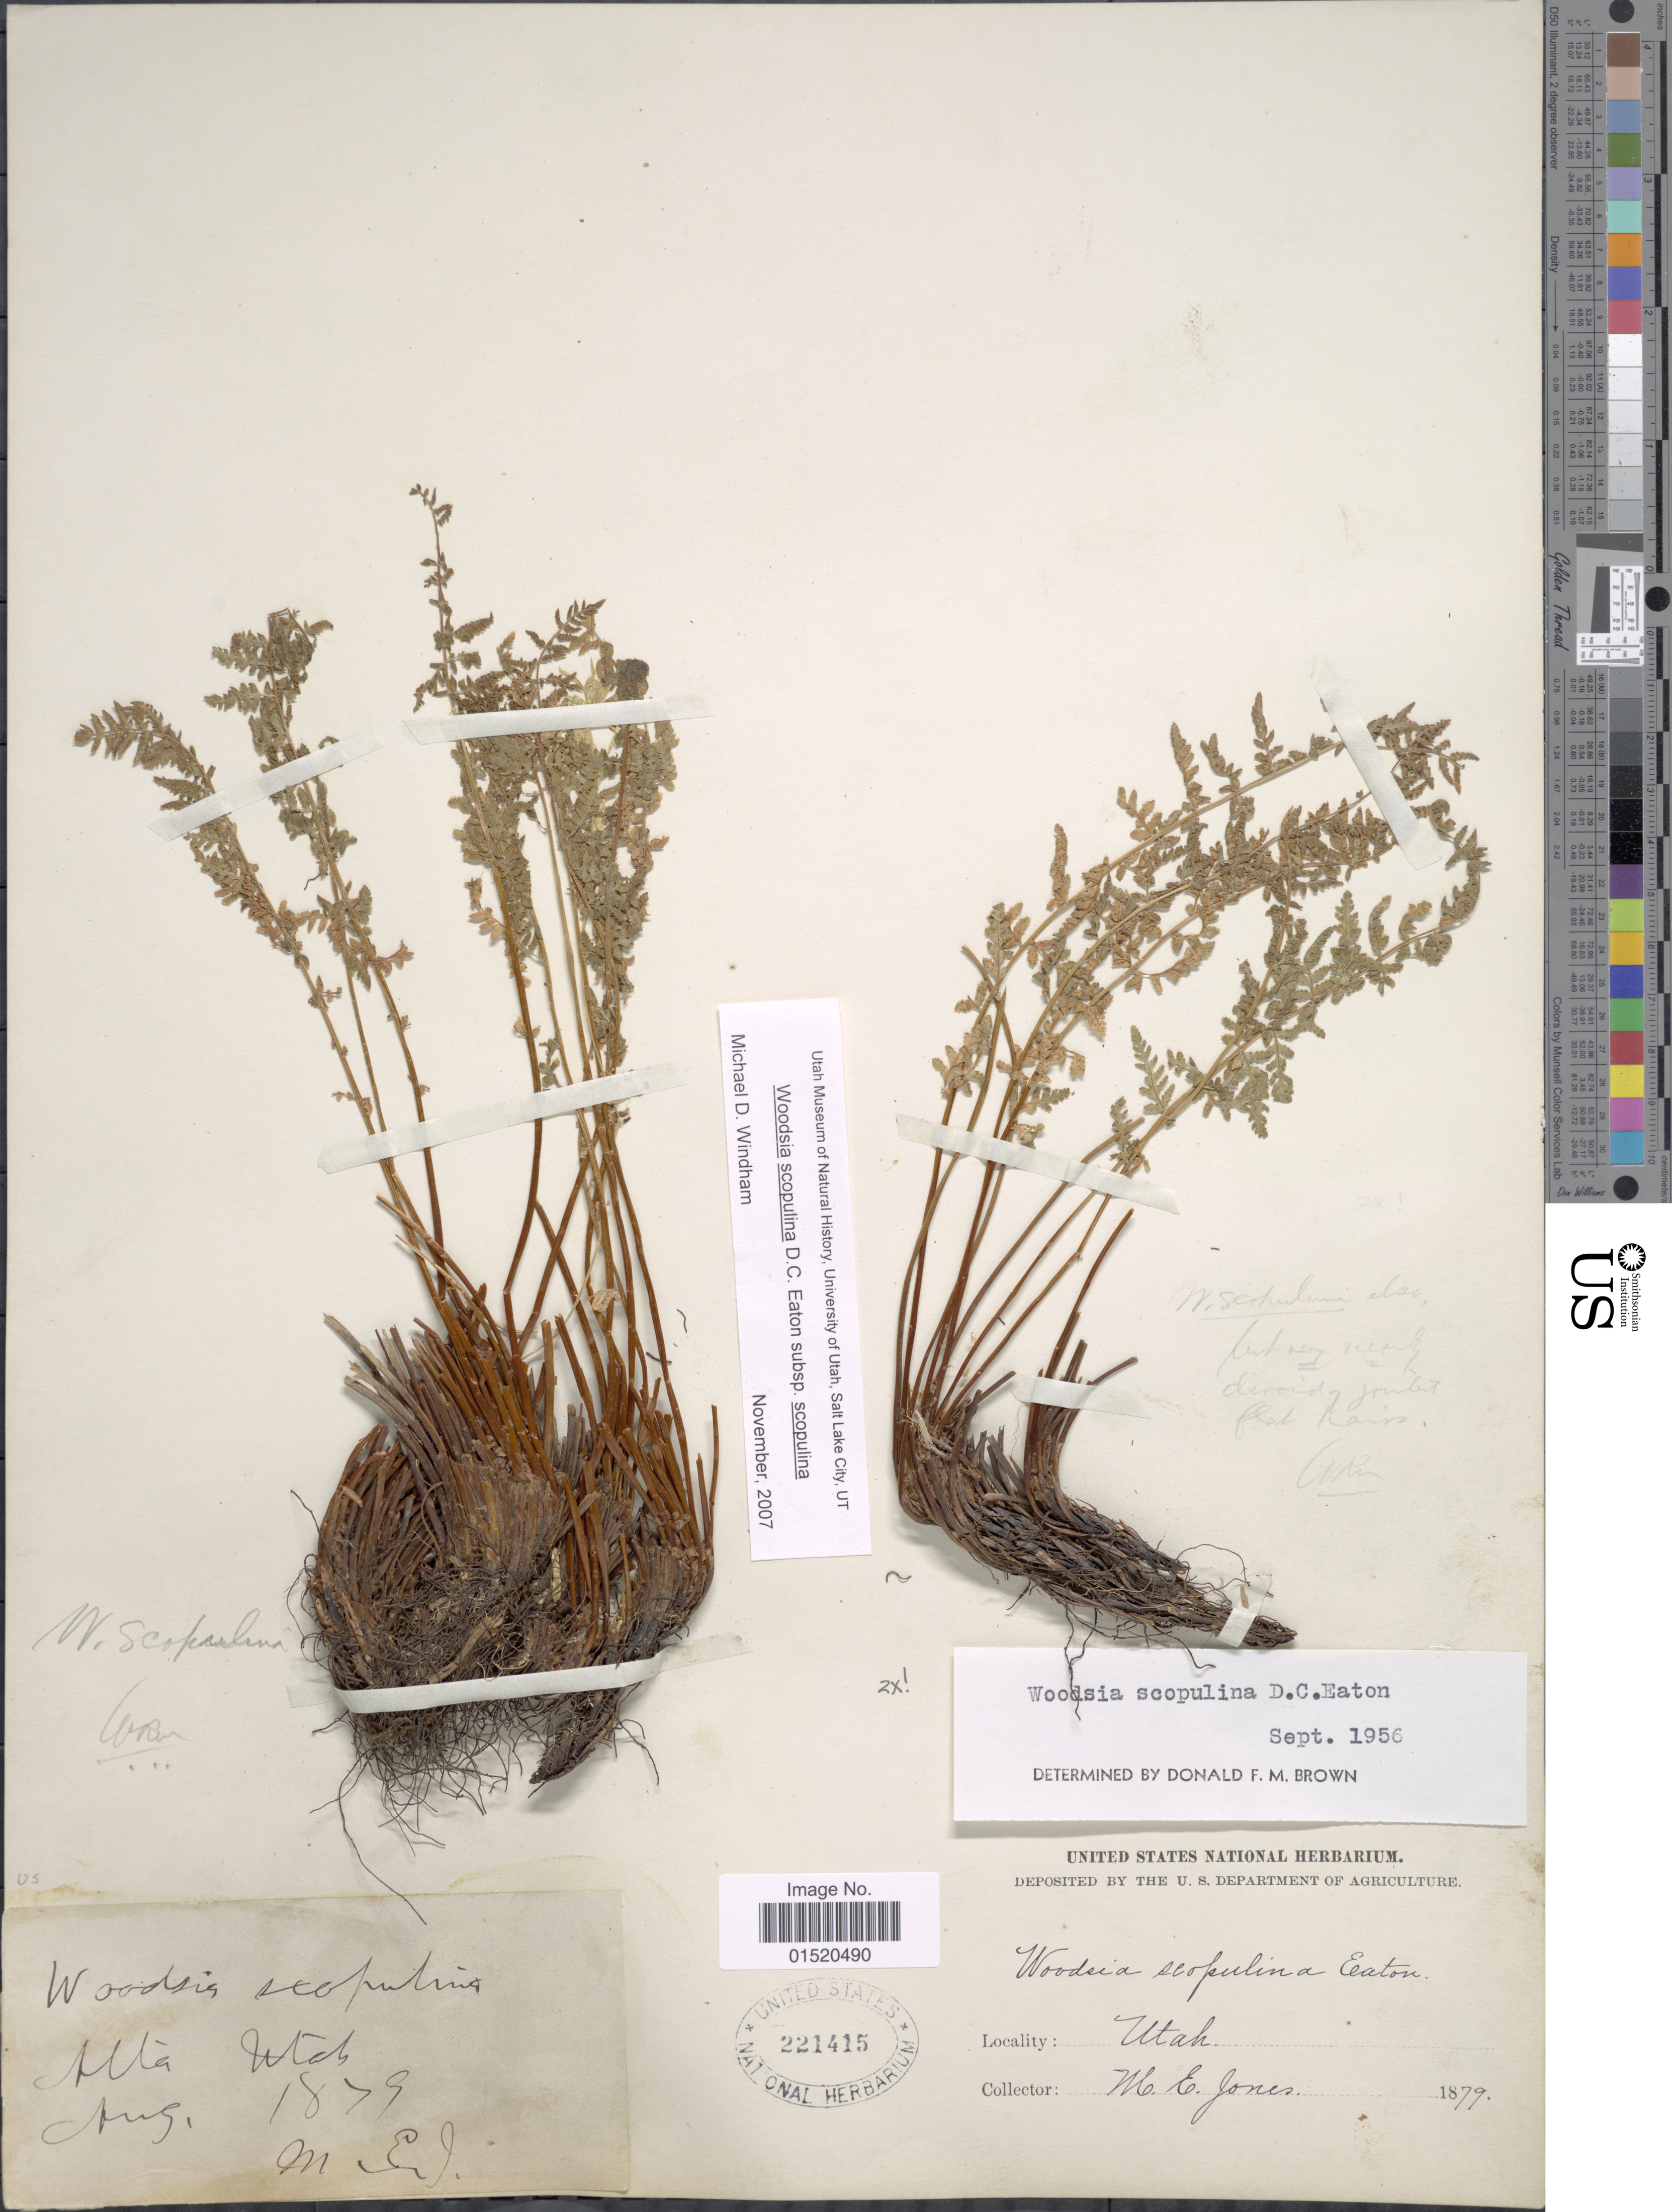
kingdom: Plantae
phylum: Tracheophyta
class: Polypodiopsida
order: Polypodiales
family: Woodsiaceae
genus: Woodsia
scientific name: Woodsia scopulina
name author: D.C. Eaton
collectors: M. E. Jones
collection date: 1879-08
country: United States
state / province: Utah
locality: Alta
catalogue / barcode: US 221415